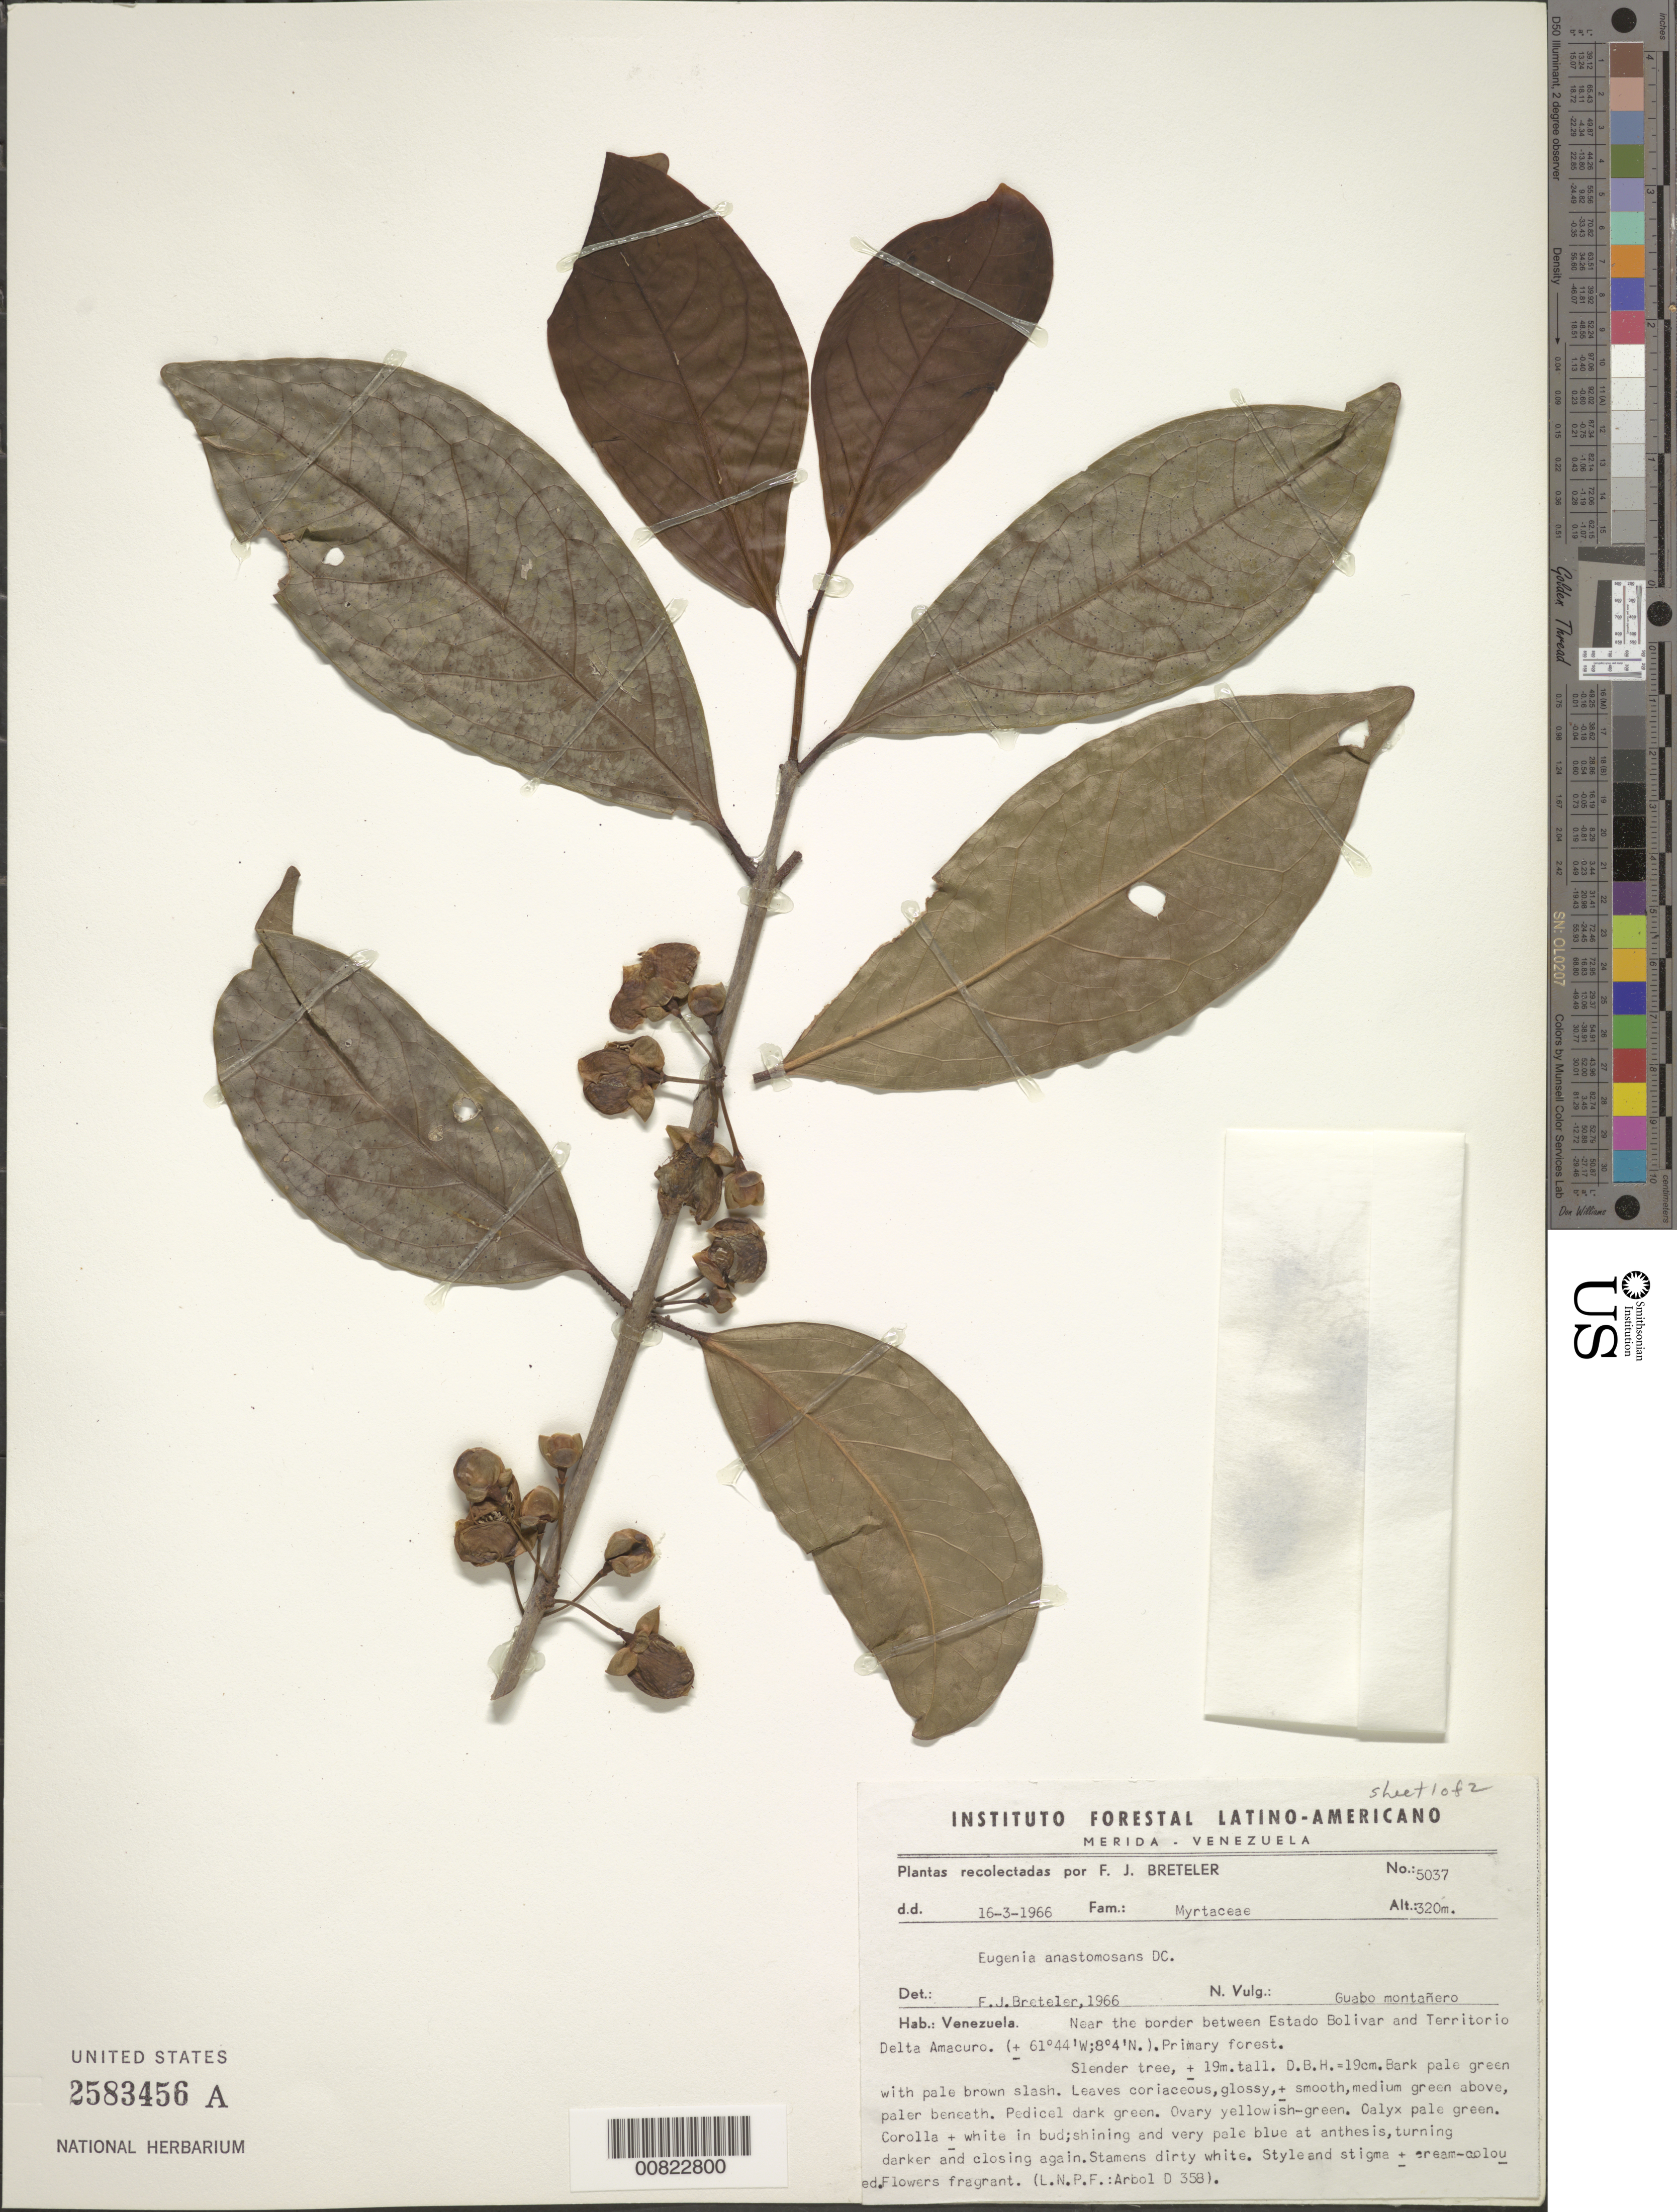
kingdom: Plantae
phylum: Tracheophyta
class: Magnoliopsida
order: Myrtales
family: Myrtaceae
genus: Eugenia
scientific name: Eugenia anastomosans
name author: DC.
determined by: Breteler, F. J.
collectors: F. J. Breteler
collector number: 5037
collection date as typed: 16-Mar-66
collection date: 1966-03-16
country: Venezuela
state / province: Bolívar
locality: Río Grande o Toro, near border between Estado Bolívar and Territorío Delta Amacuro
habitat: Primary forest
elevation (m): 320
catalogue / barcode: US 2583456A